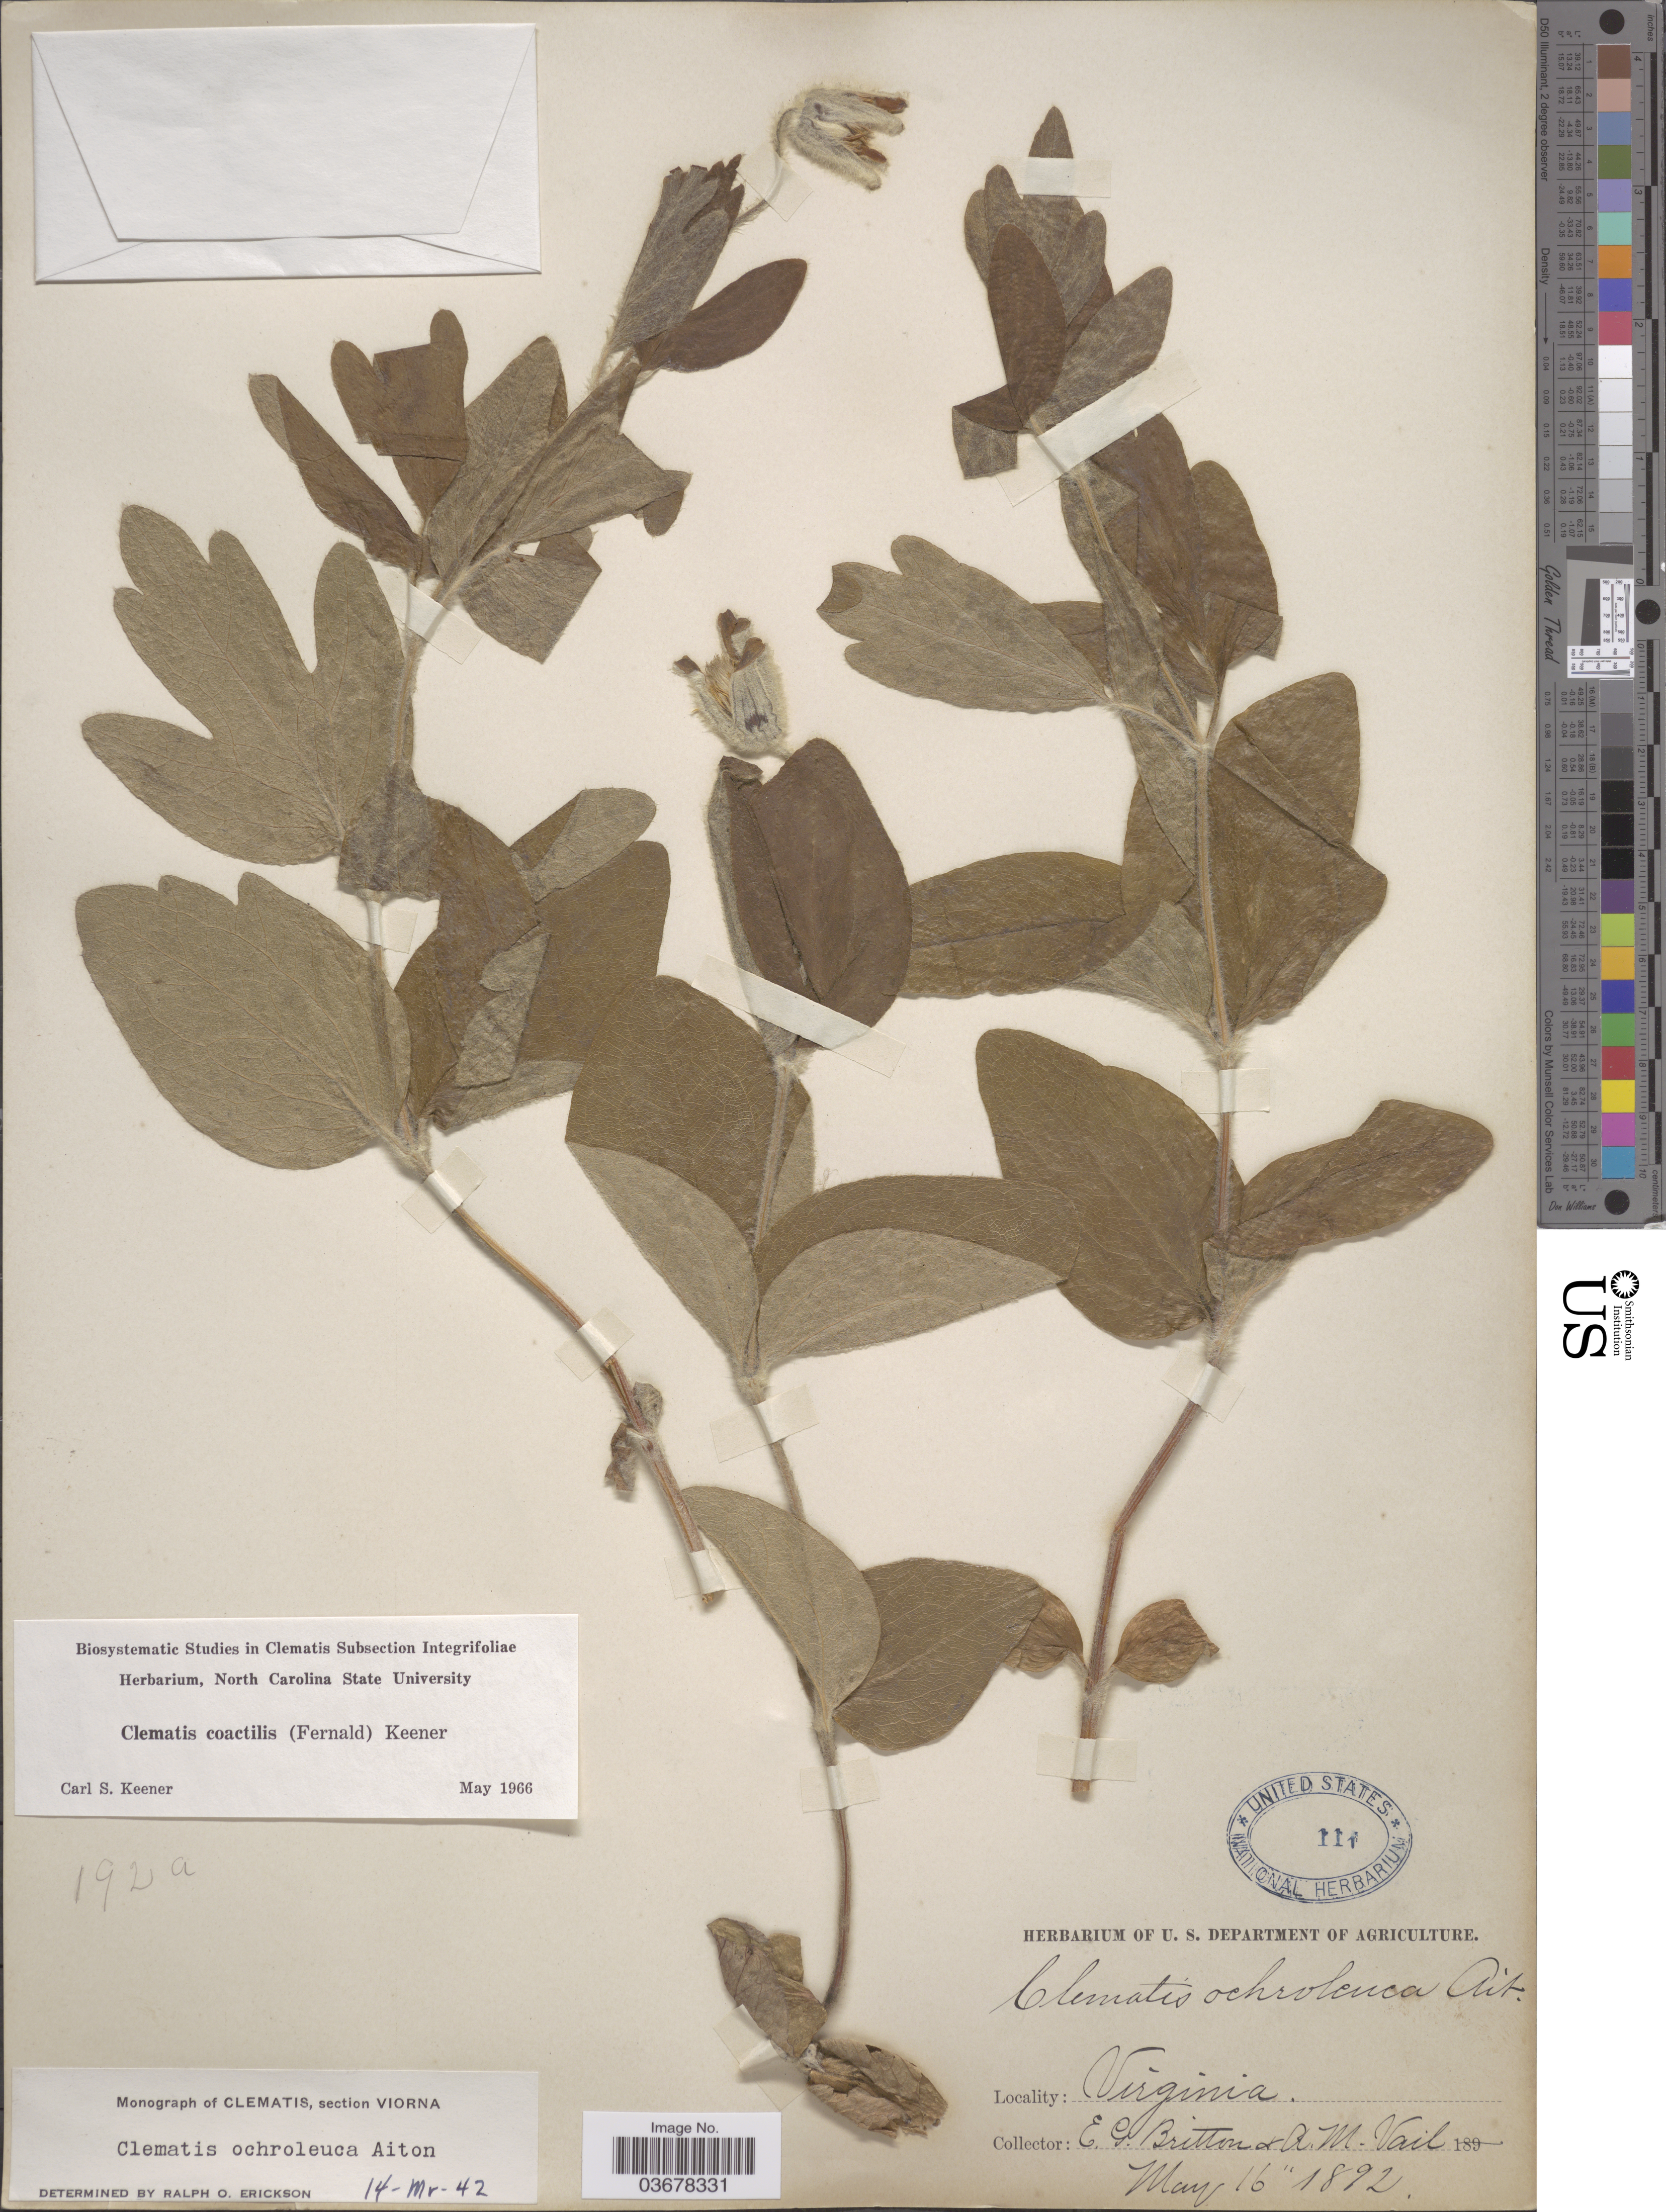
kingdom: Plantae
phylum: Tracheophyta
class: Magnoliopsida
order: Ranunculales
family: Ranunculaceae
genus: Clematis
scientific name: Clematis viorna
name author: L.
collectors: E. G. Britton & A. Vail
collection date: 1892-05-16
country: United States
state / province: Virginia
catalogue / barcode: US 111